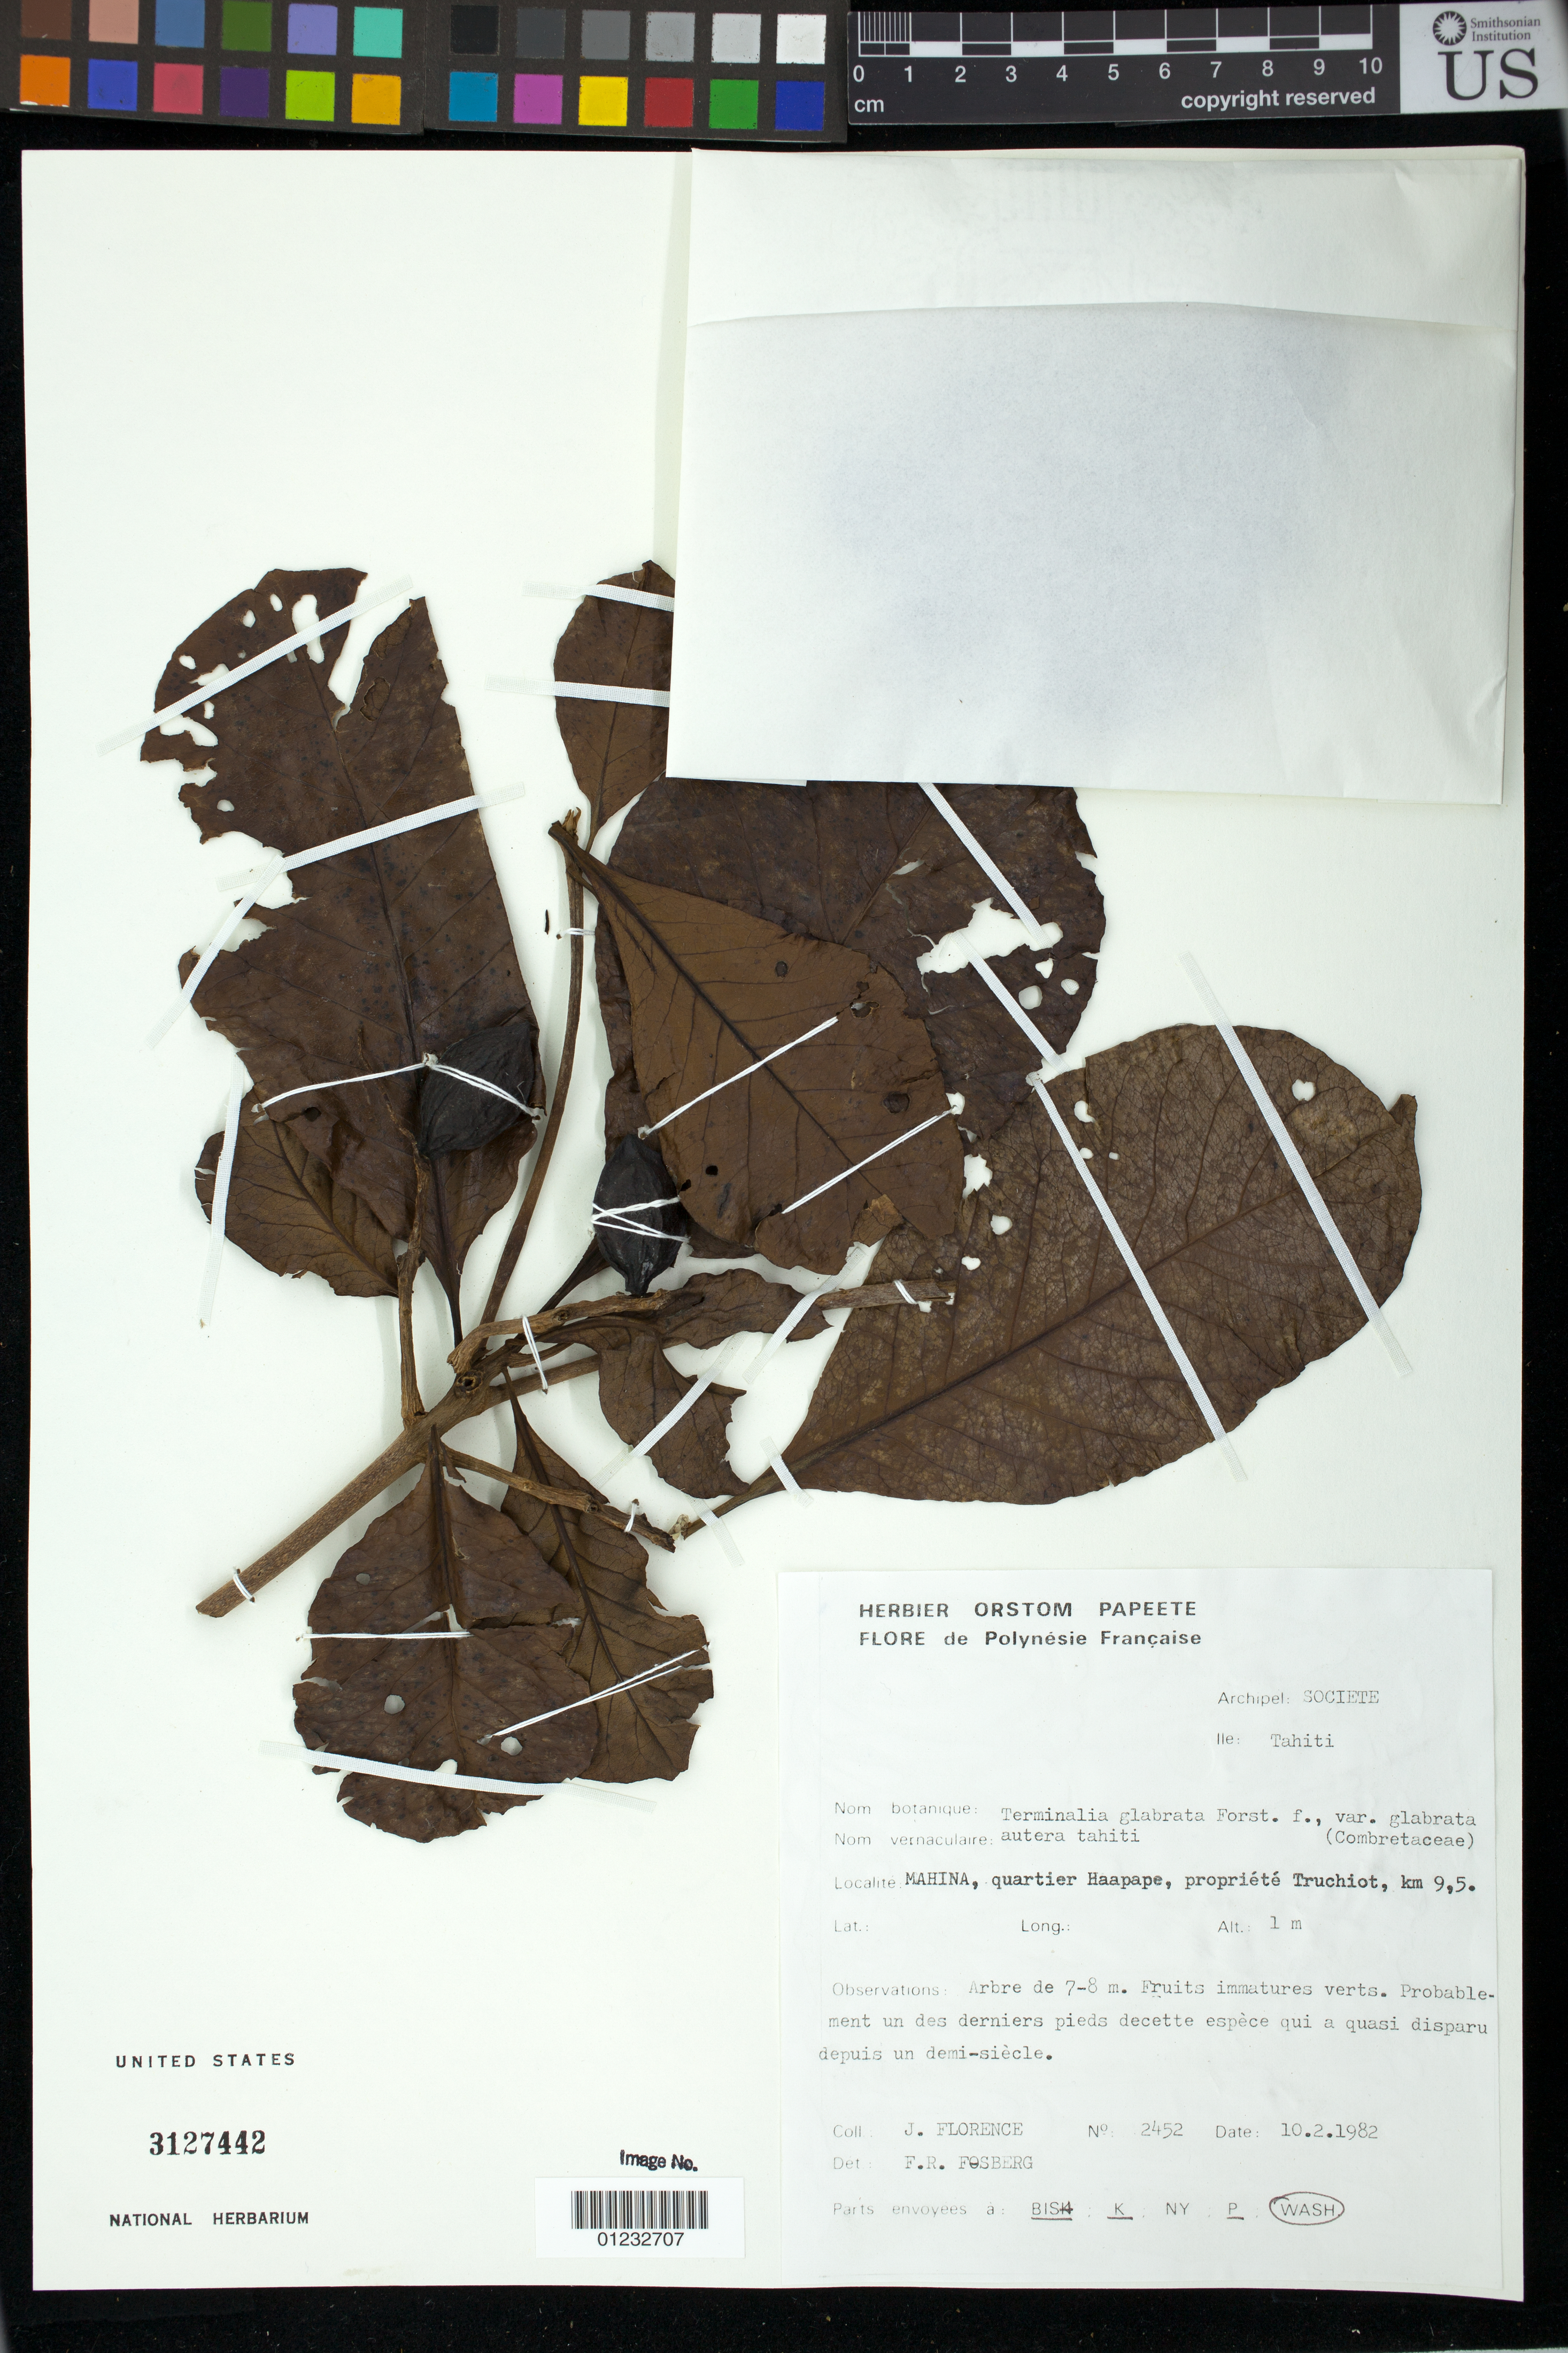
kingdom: Plantae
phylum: Tracheophyta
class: Magnoliopsida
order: Myrtales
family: Combretaceae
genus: Terminalia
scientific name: Terminalia glabrata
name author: F. Först.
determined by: Fosberg, F. R.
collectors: J. Florence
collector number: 2452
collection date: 1982-02-10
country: French Polynesia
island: Tahiti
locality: Mahina, Quartier Haapape, propriètè truchiot, km 9.5 km.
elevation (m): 1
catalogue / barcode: US 3127442